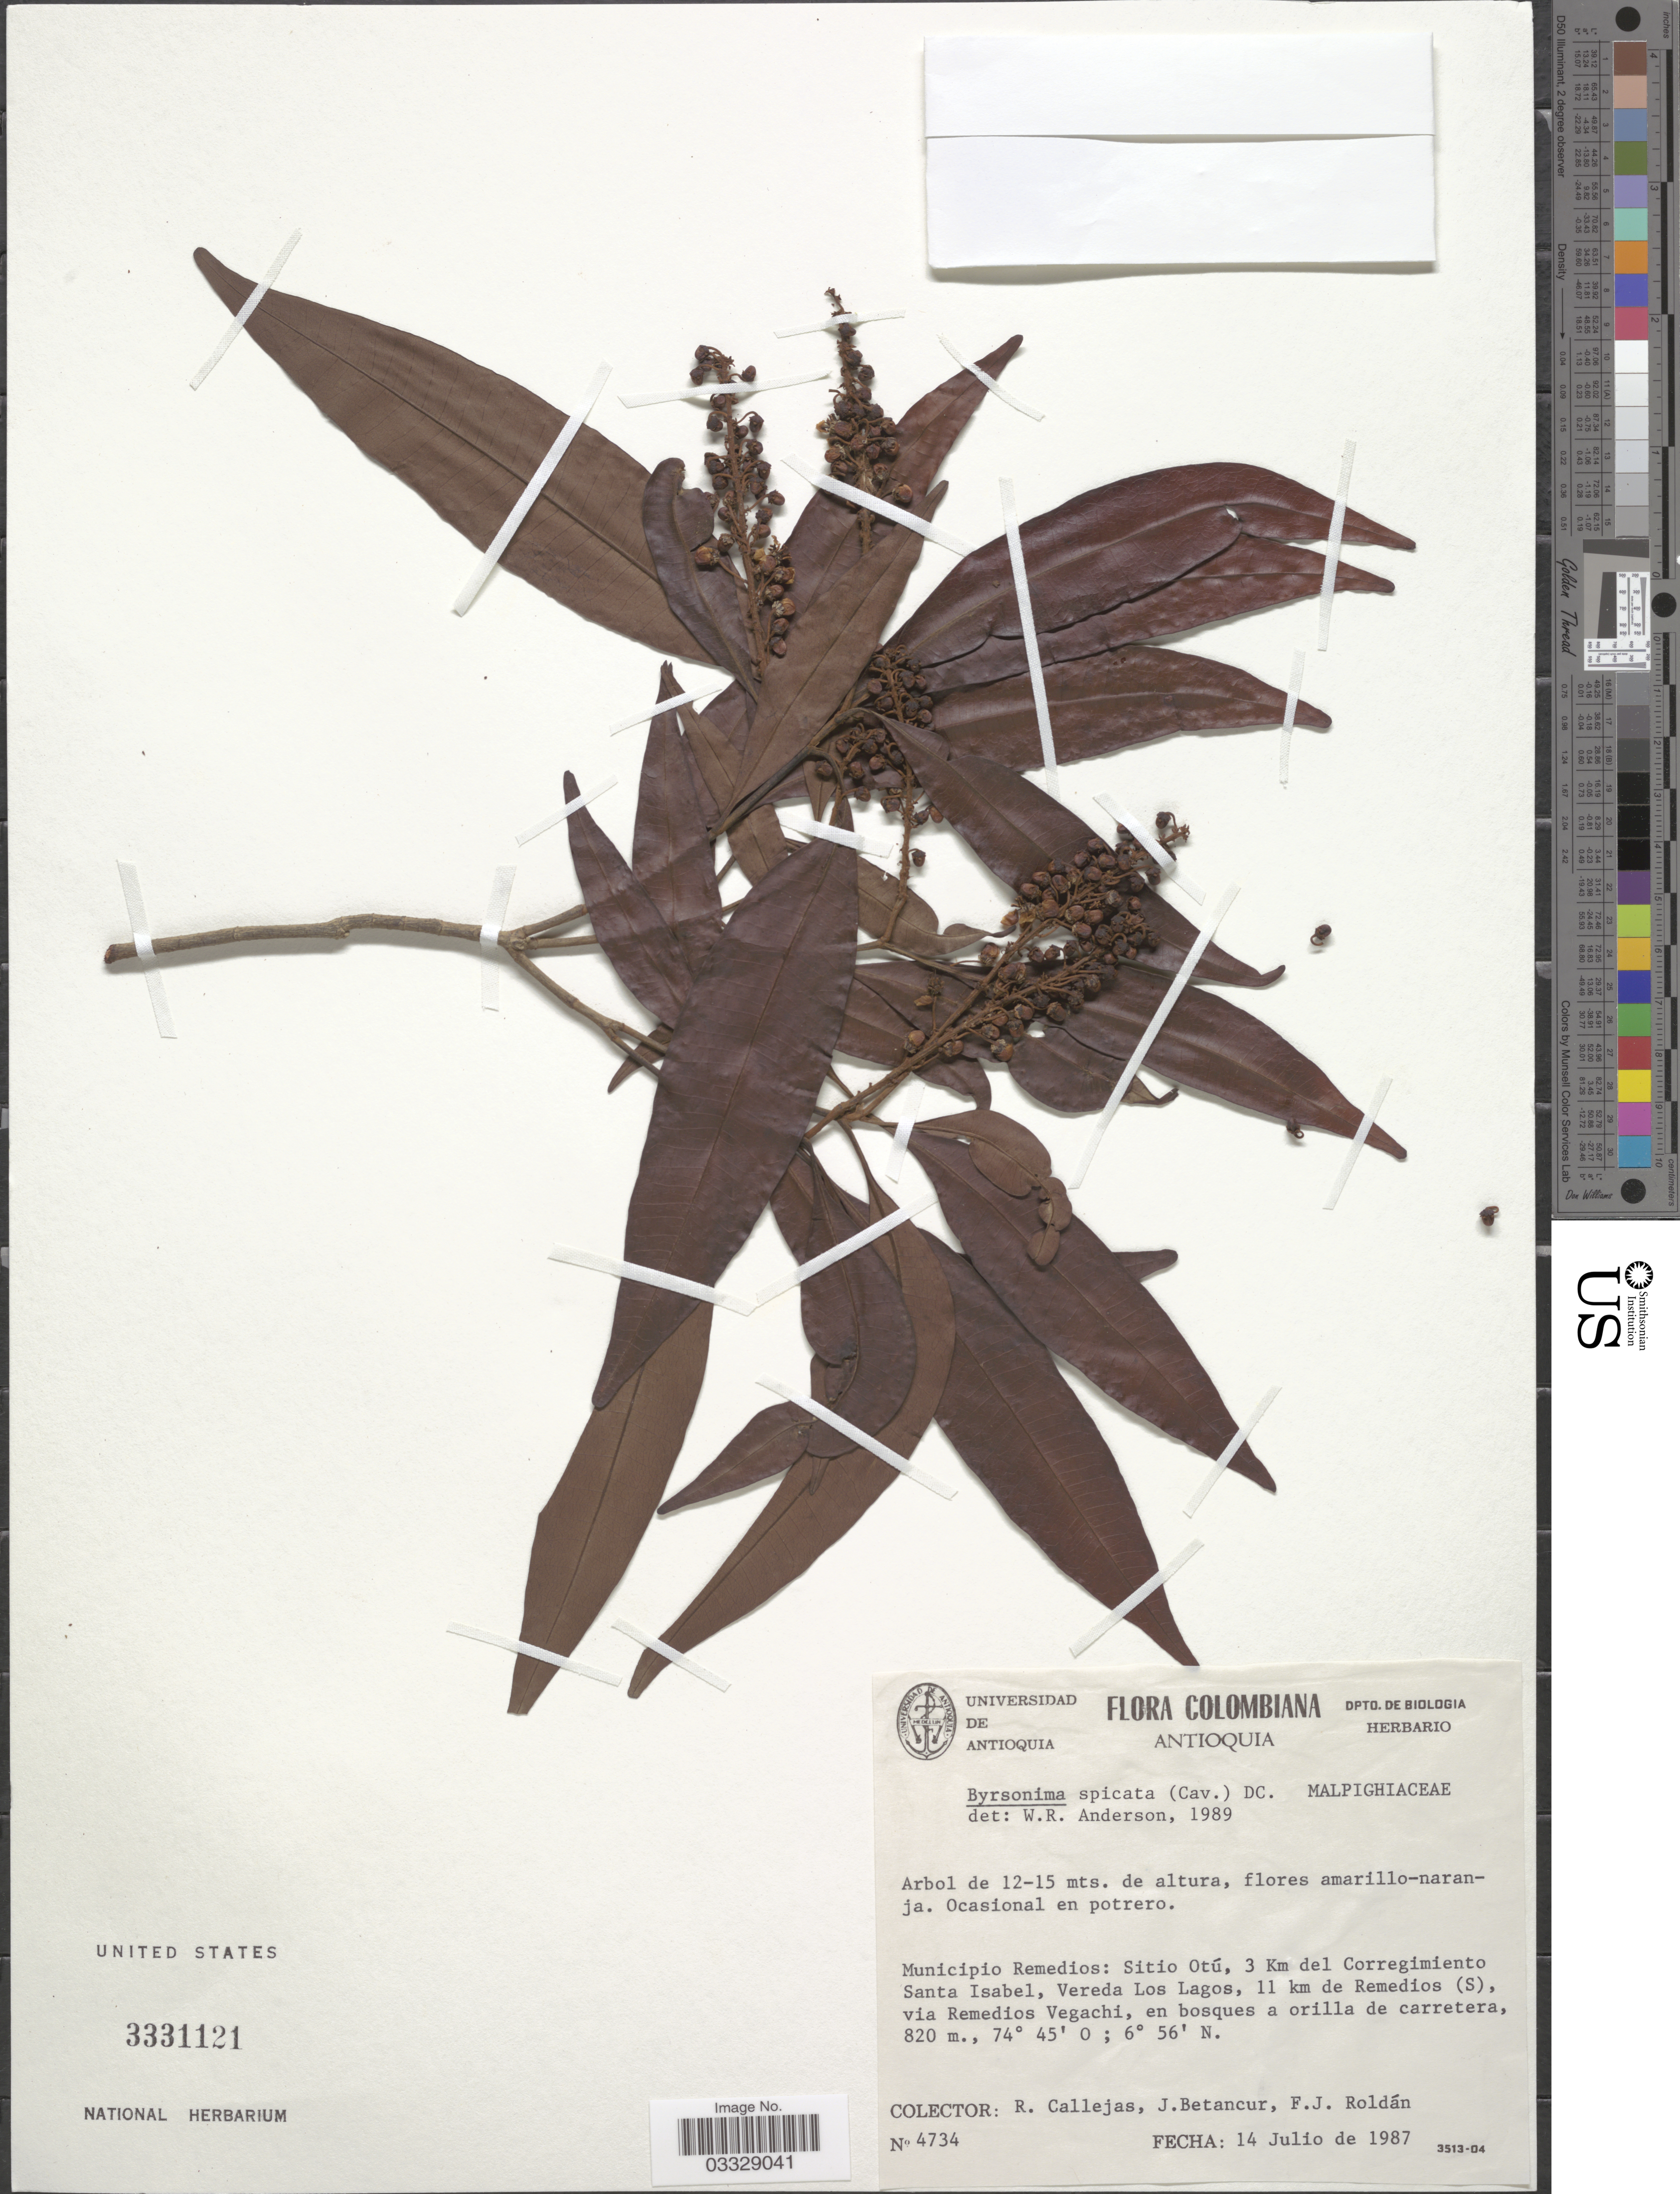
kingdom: Plantae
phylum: Tracheophyta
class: Magnoliopsida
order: Malpighiales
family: Malpighiaceae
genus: Byrsonima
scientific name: Byrsonima spicata (Cav.) DC.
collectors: R. Callejas, J. Betancur & F. J. Roldán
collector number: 4734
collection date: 1987-07-14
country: Colombia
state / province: Antioquia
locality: Municipio Remedios: Sitio Otú, 3 Km del Corregimiento Santa Isabel, Vereda Los Lagos, 11 km de Remedios (S), via Remedios Vegachi.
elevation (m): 820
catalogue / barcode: US 3331121